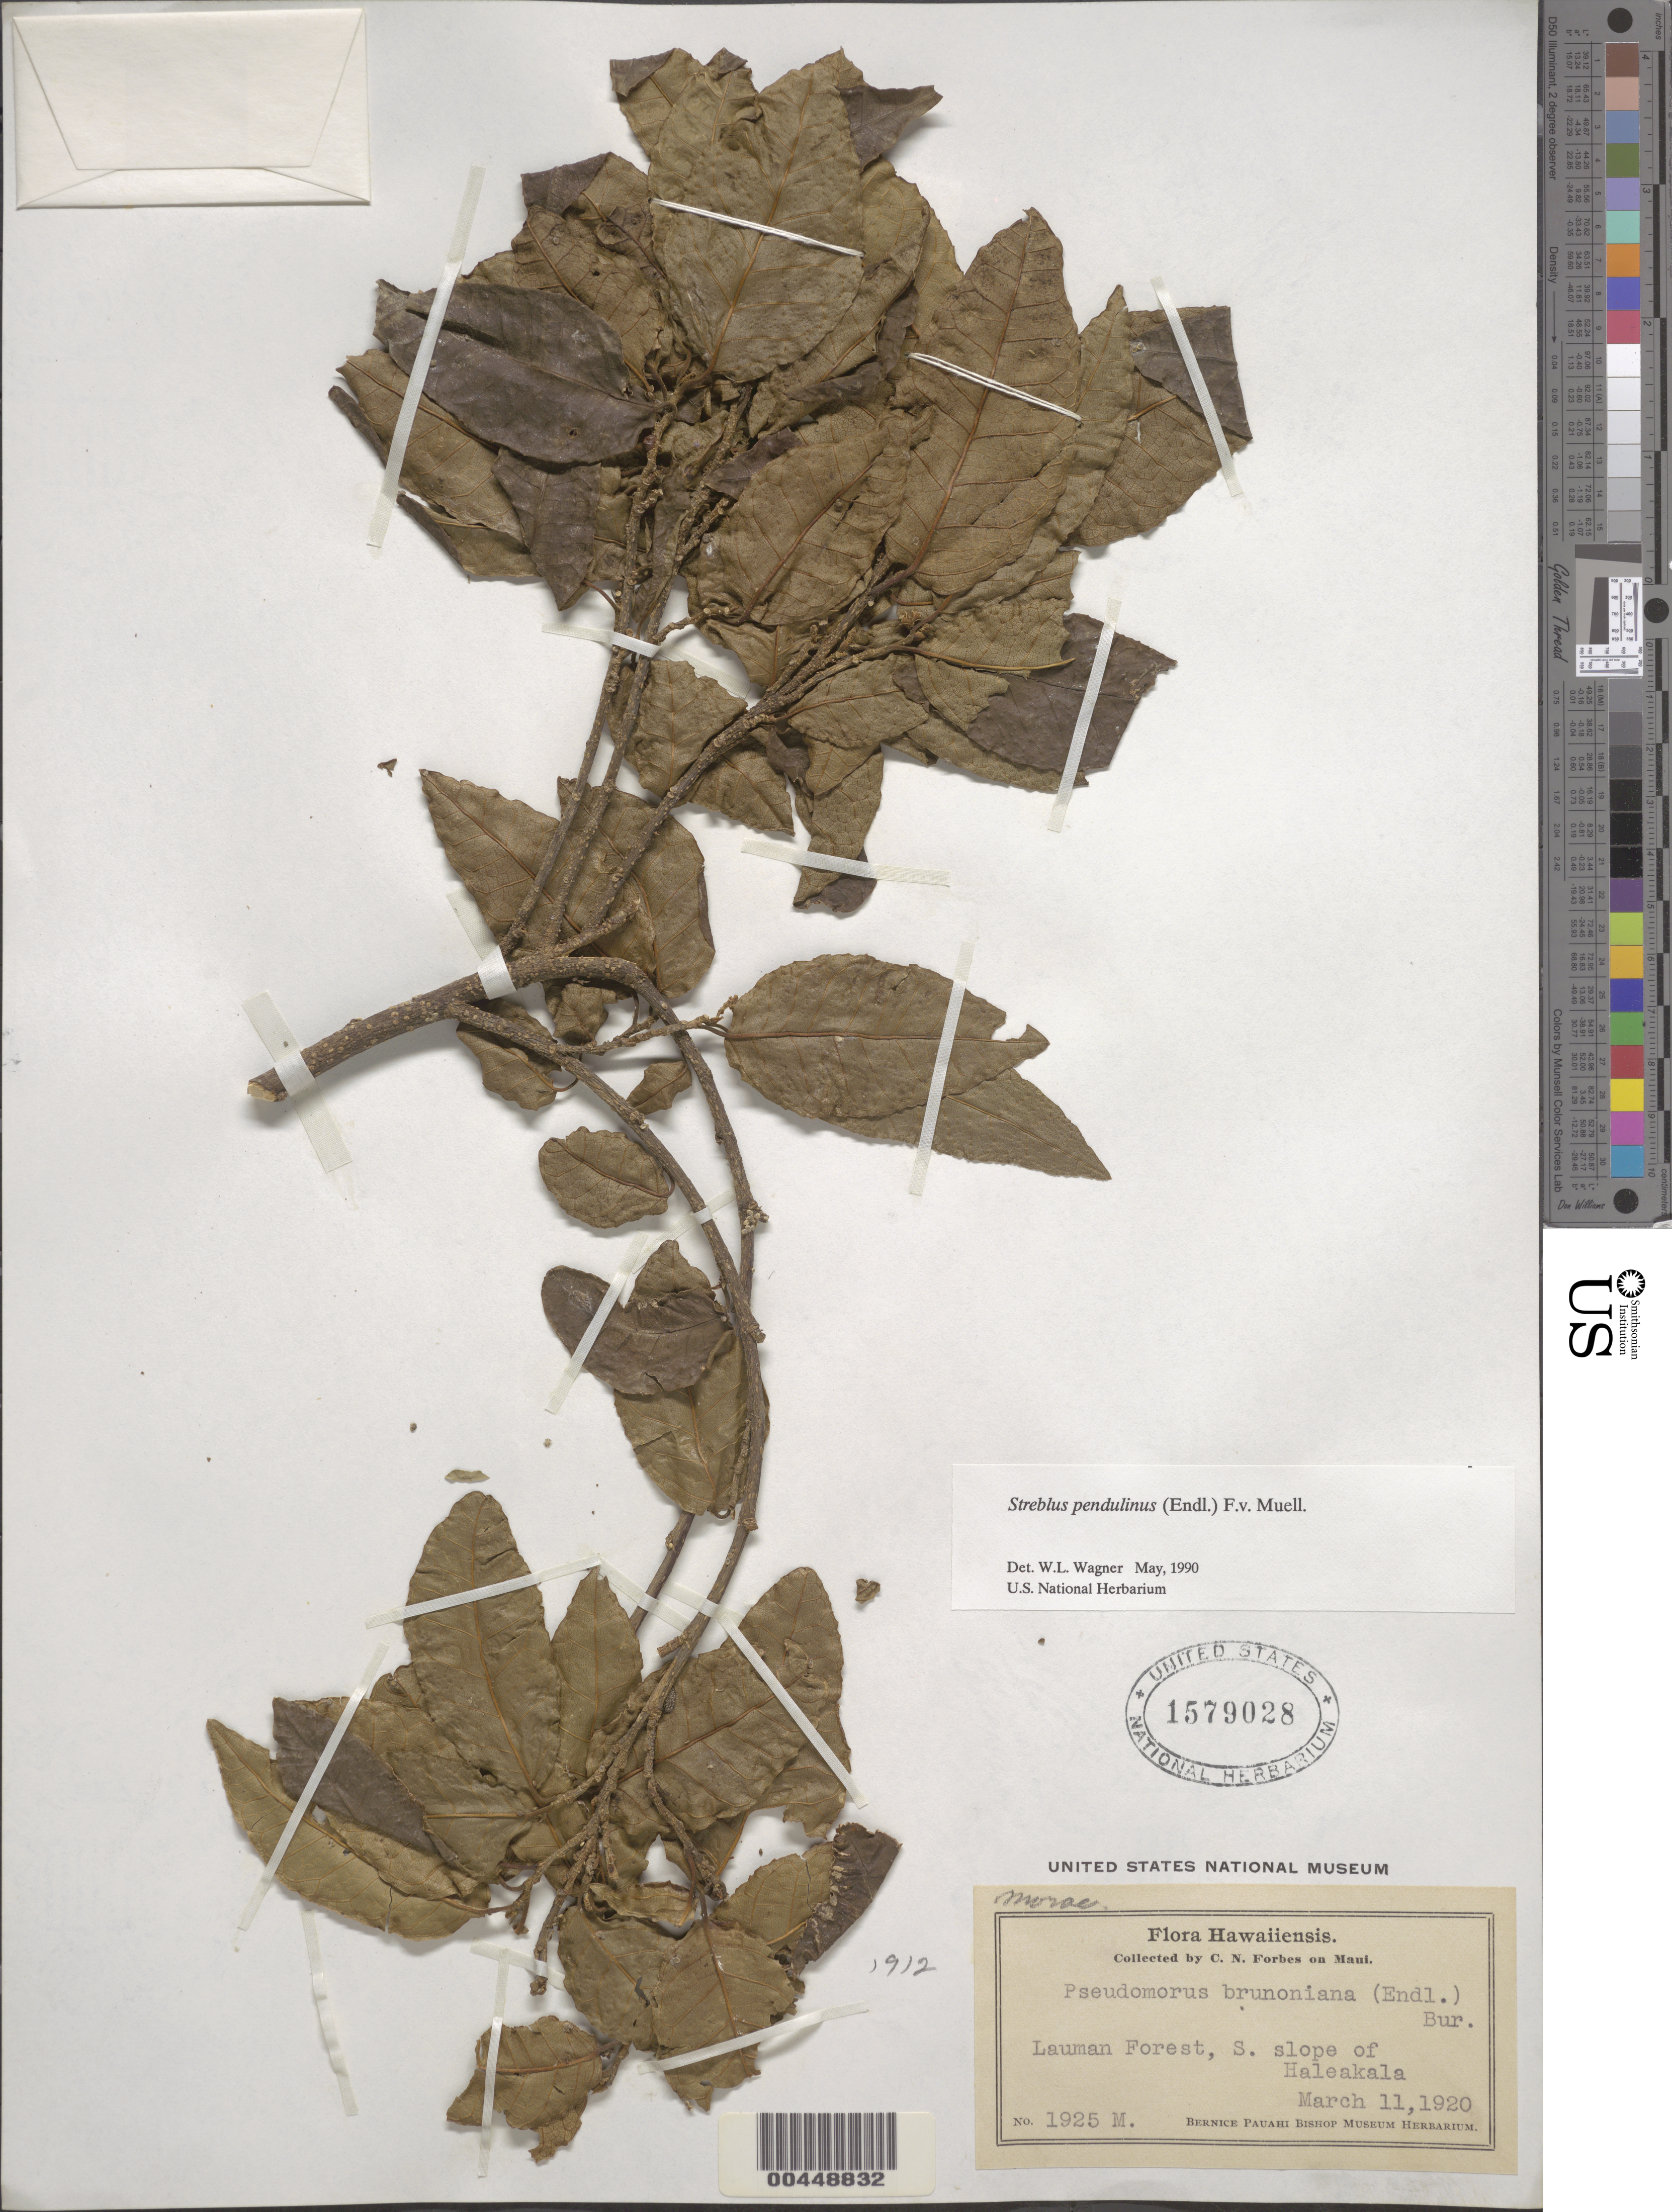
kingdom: Plantae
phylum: Tracheophyta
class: Magnoliopsida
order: Rosales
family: Moraceae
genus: Paratrophis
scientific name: Paratrophis pendulina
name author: (Endl.) E. M. Gardner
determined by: Wagner, W. L., (BOT), Smithsonian Institution - National Museum of Natural History (UNITED STATES)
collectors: C. N. Forbes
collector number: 1925 M.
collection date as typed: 11 Mar 1920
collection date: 1920-03-11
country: United States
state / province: Hawaii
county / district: Maui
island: Maui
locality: Lauman For, S slope of Haleakala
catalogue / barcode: US 1579028